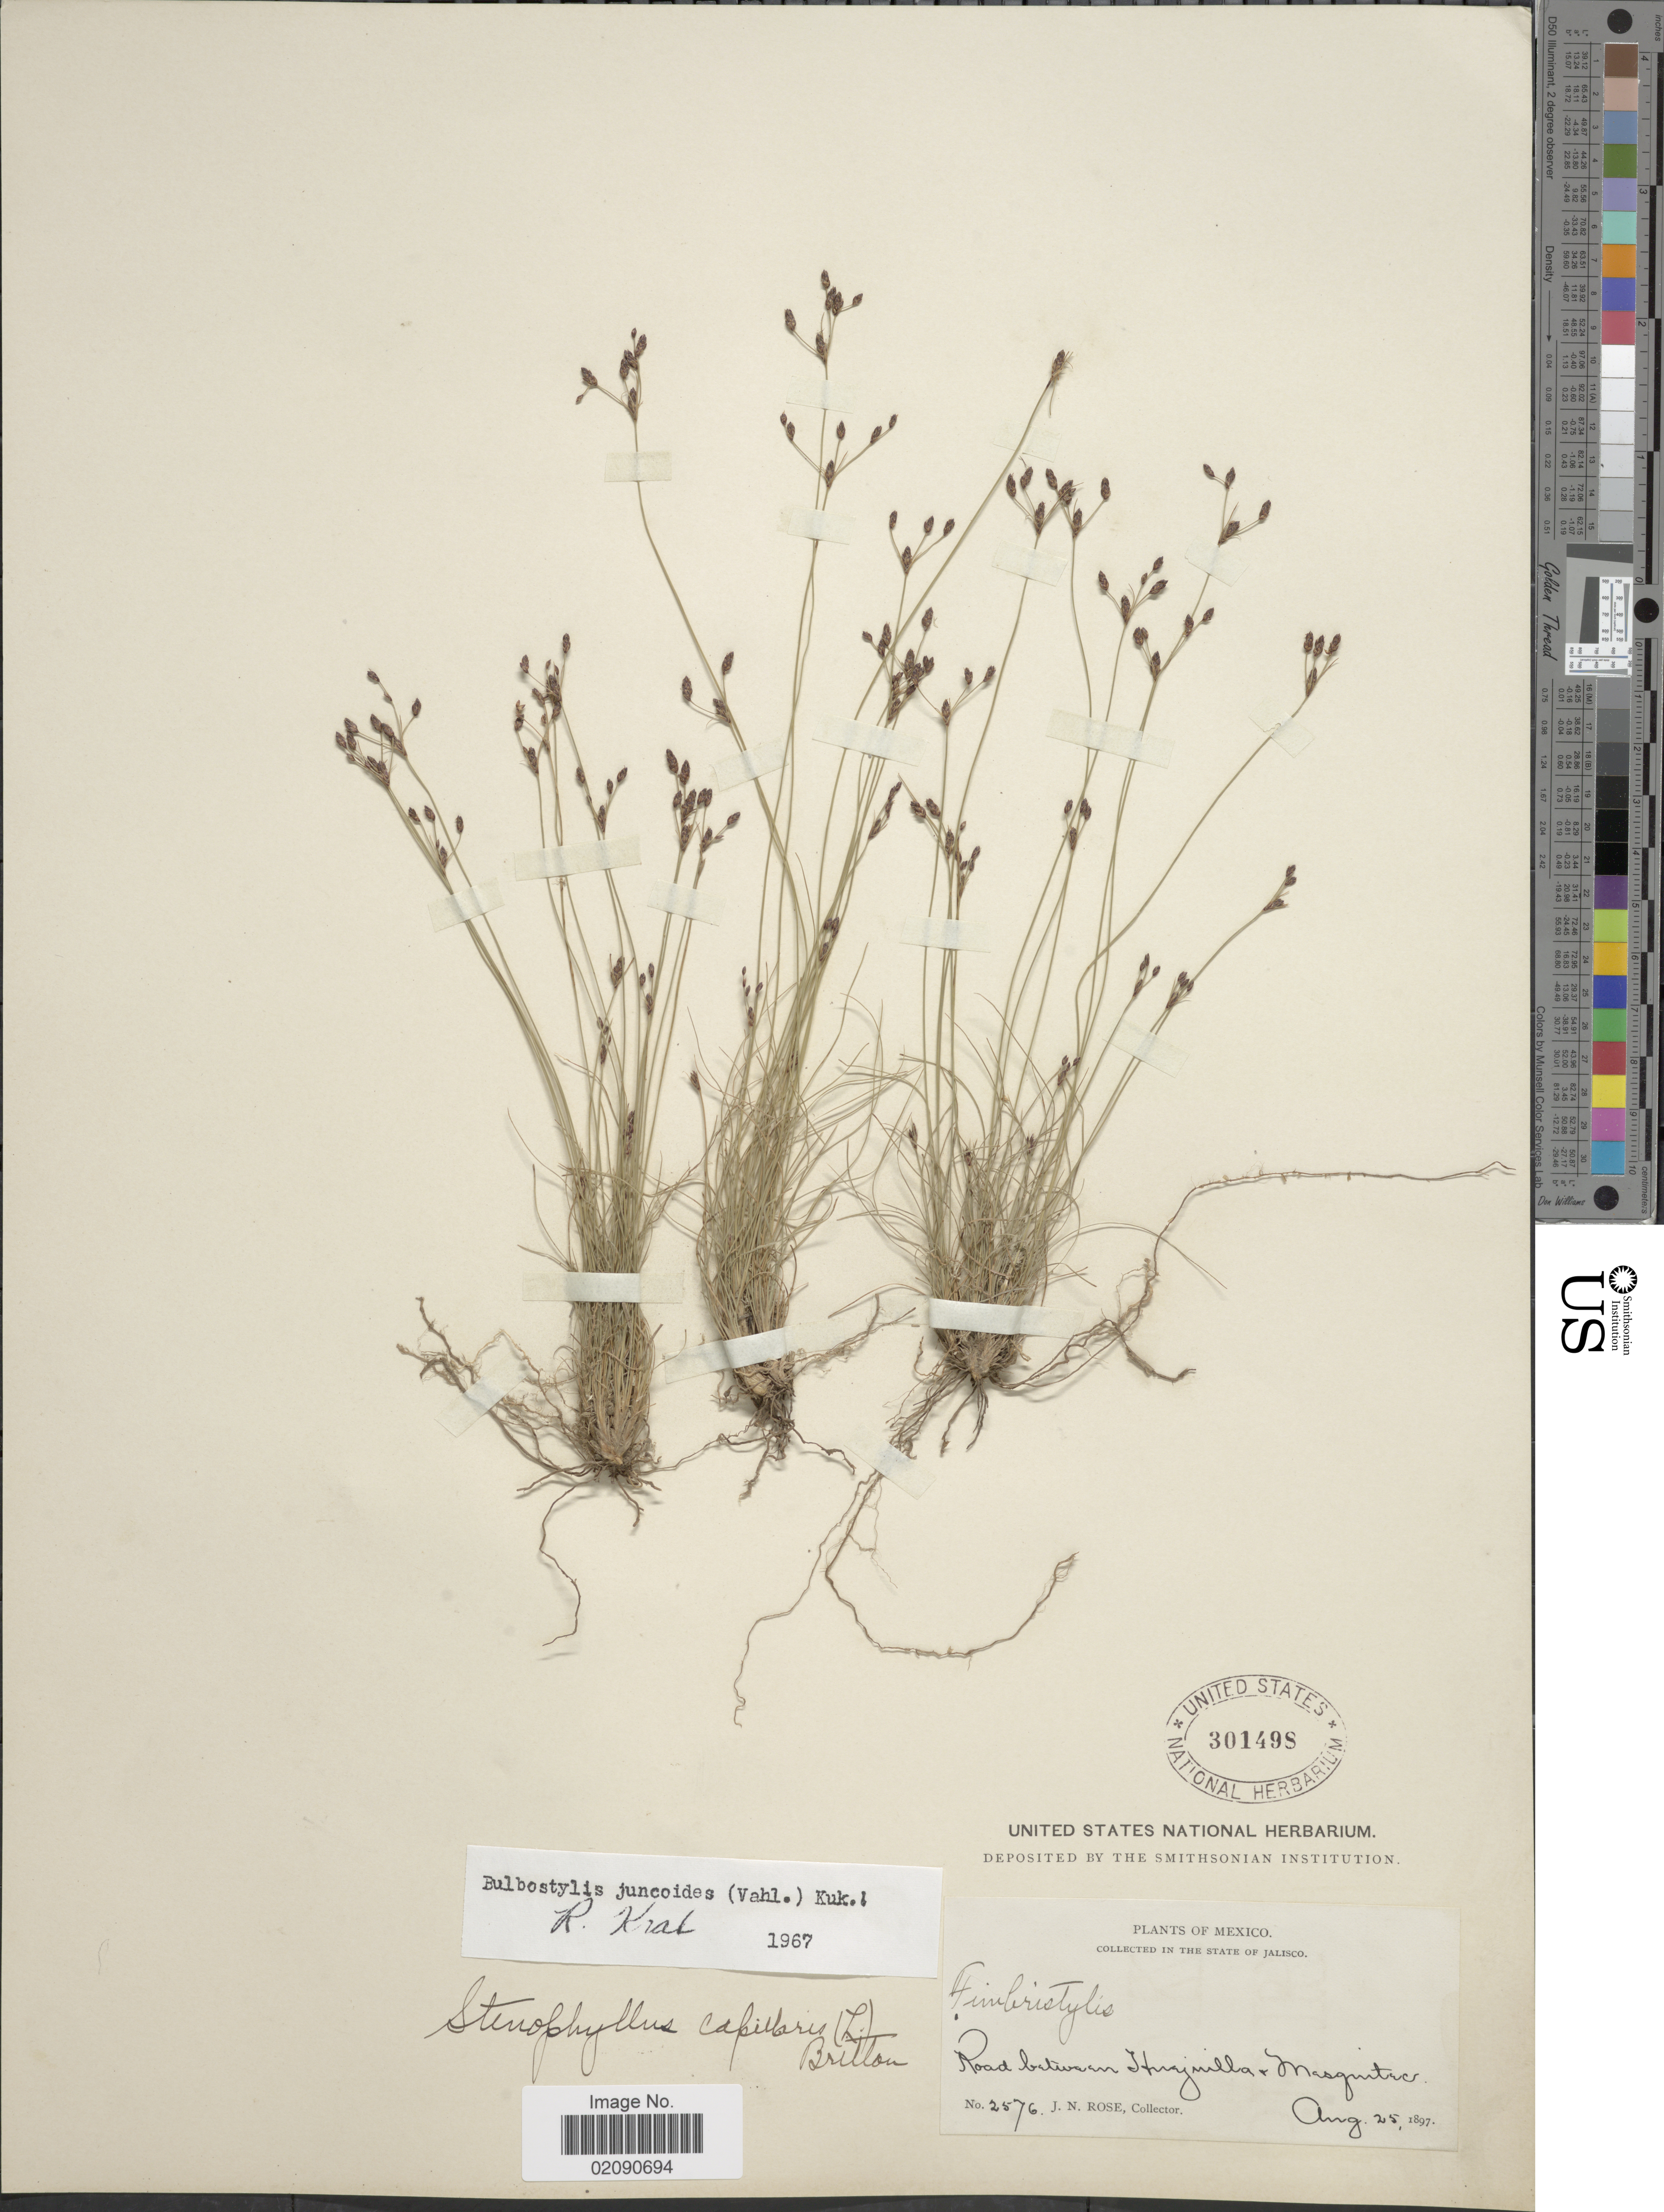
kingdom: Plantae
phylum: Tracheophyta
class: Liliopsida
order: Poales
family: Cyperaceae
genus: Bulbostylis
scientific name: Bulbostylis juncoides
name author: (Vahl) Kük. ex Herter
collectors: J. N. Rose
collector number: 2576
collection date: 1897-08-25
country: Mexico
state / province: Jalisco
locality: In the State of Jalisco. Road between Huejuilla & Masquitec.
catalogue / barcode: US 301498